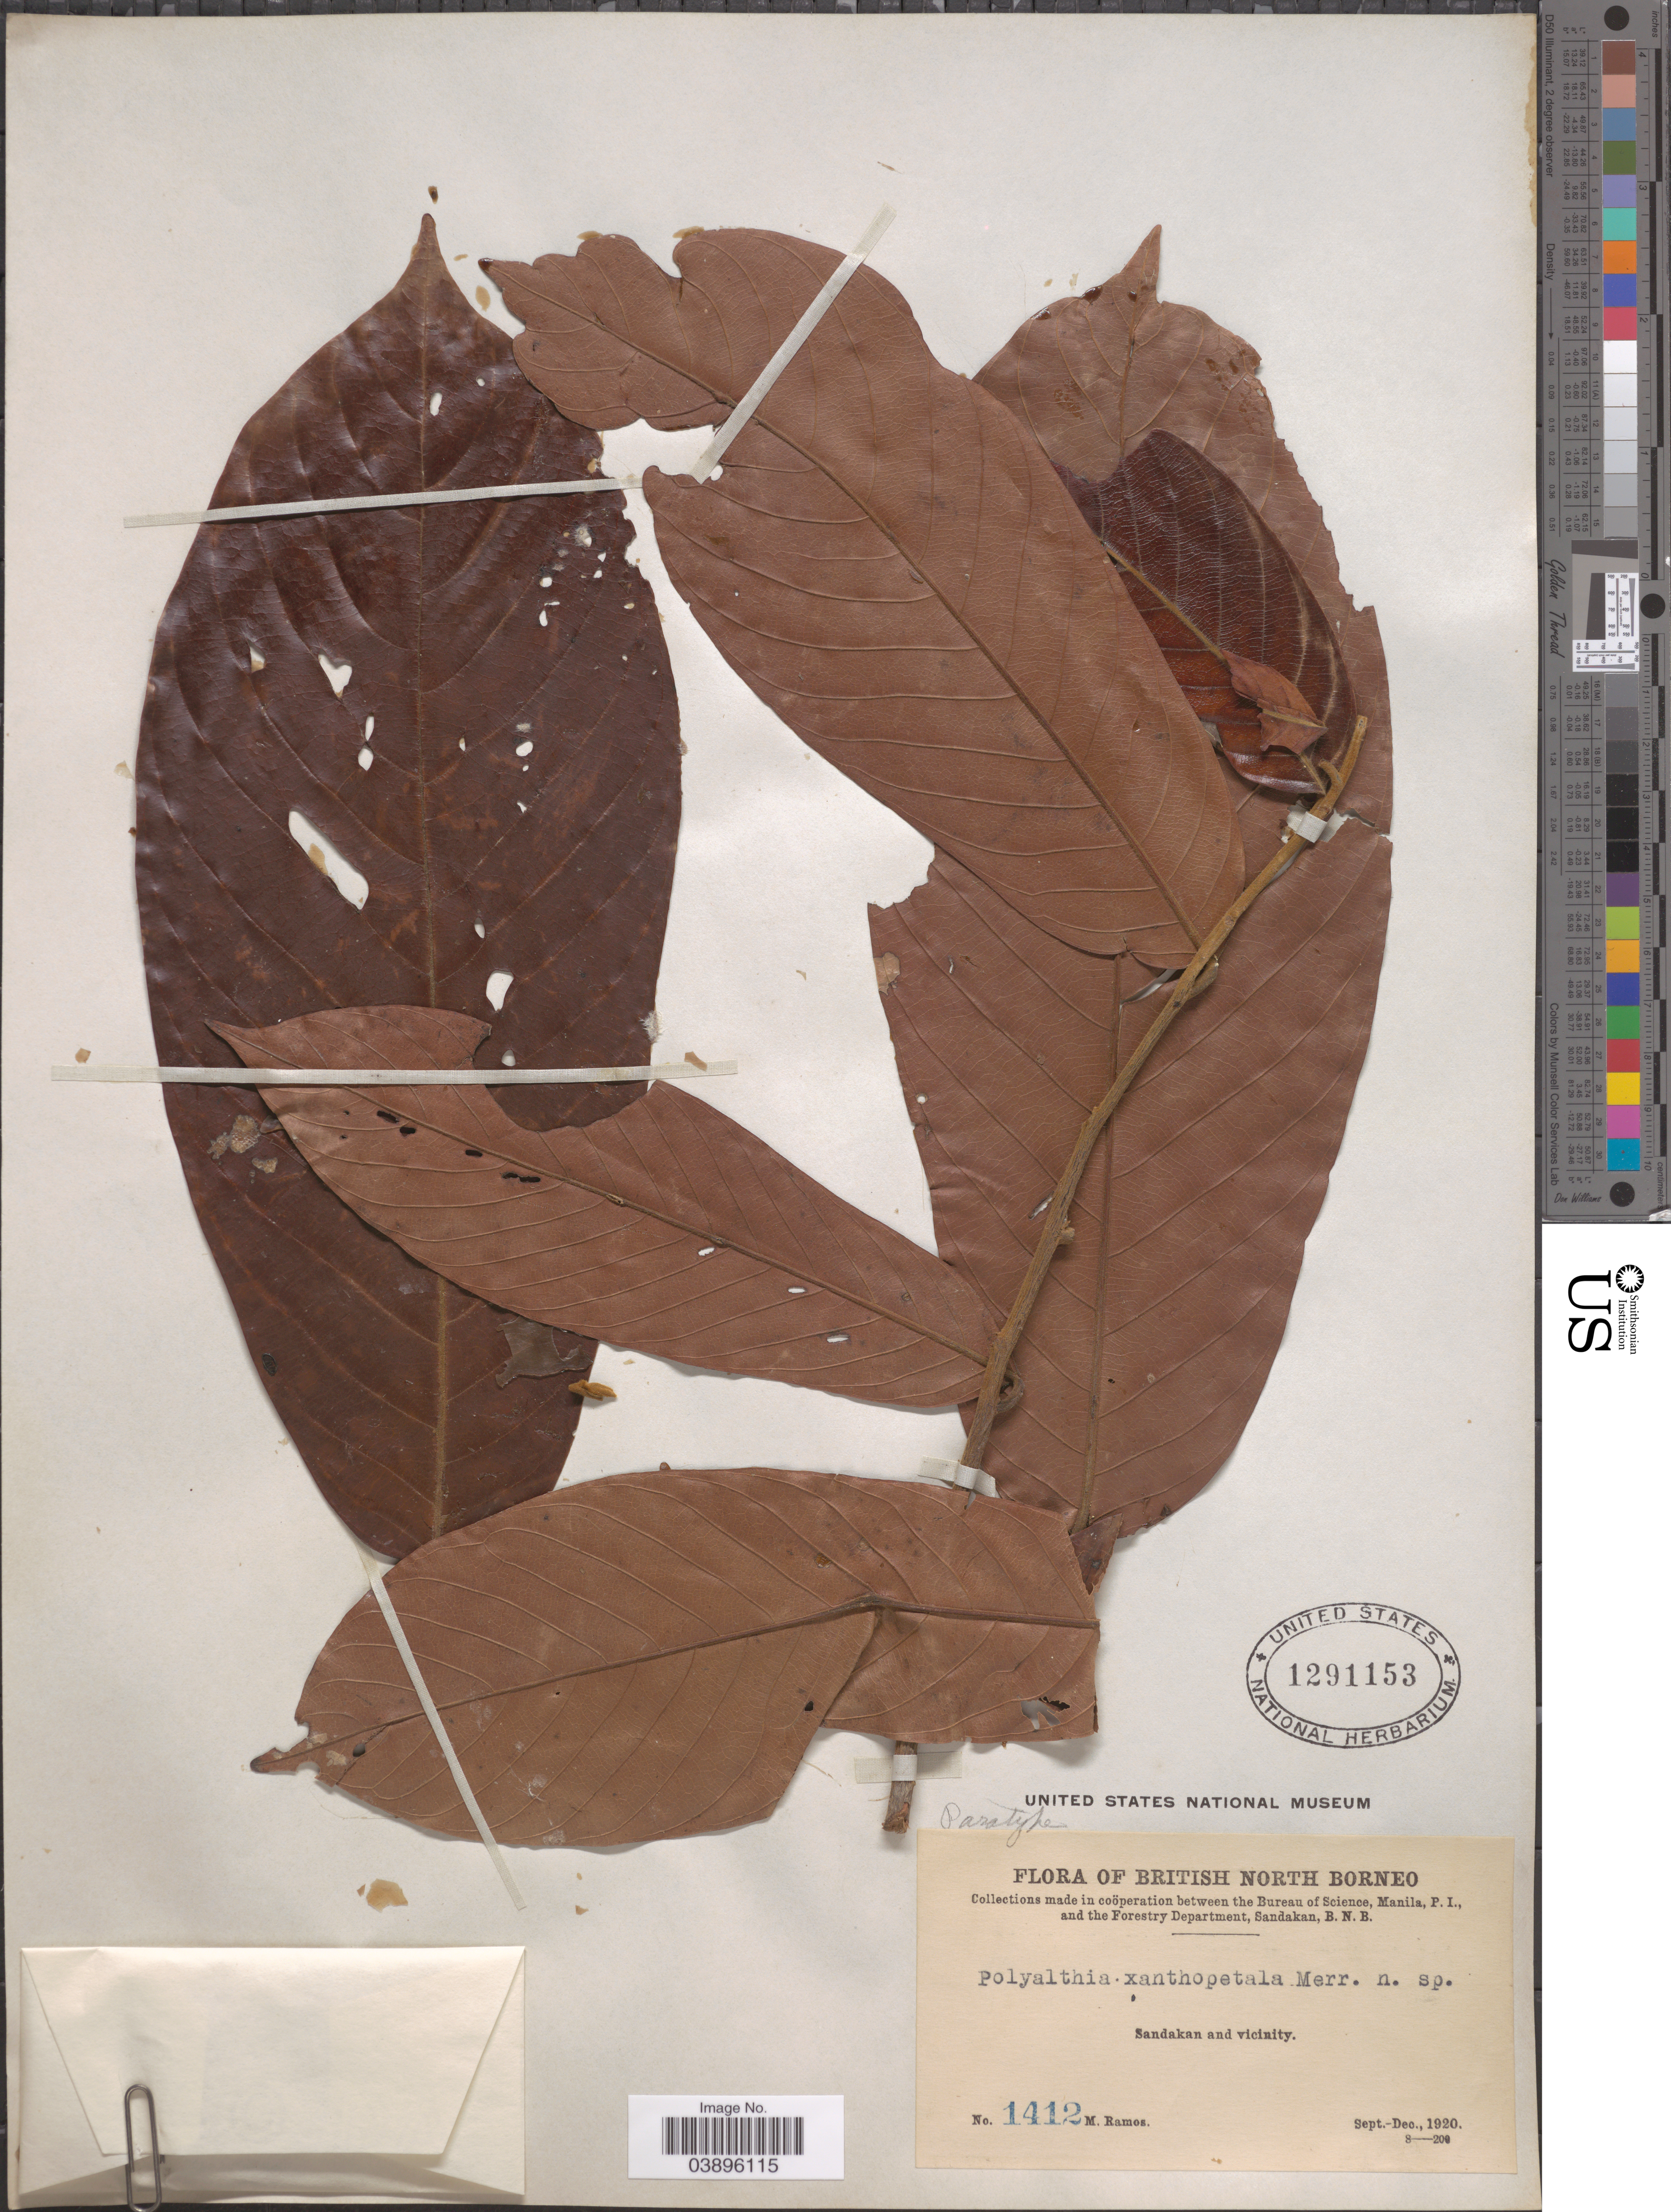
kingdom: Plantae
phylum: Tracheophyta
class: Magnoliopsida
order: Magnoliales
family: Annonaceae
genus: Monoon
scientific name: Monoon xanthopetalum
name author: (Merr.) B. Xue & R.M.K. Saunders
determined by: Wagner, W. L., (BOT), Smithsonian Institution - National Museum of Natural History (UNITED STATES)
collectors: M. Ramos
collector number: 1412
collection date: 1920-09/1920-12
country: Malaysia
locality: British North Borneo. Sandakan and vicinity.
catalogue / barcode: US 1291153